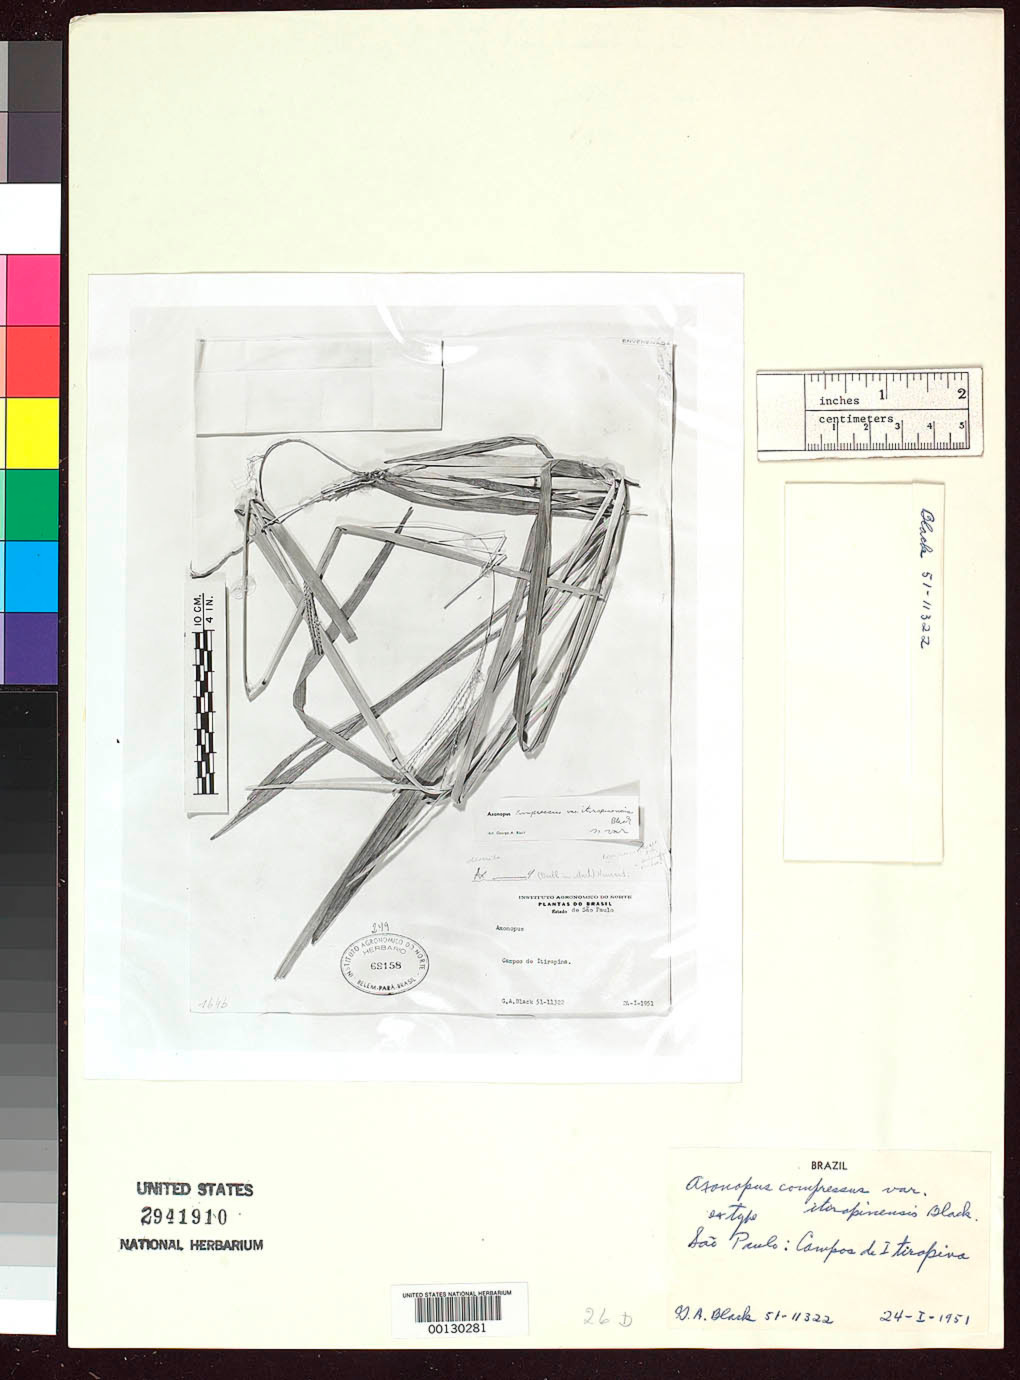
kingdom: Plantae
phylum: Tracheophyta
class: Liliopsida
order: Poales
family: Poaceae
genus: Axonopus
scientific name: Axonopus compressus var. itirapinensis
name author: G.A. Black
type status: Type Fragment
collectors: G. A. Black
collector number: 51-11322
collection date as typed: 24 Jan 1951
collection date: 1951-01-24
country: Brazil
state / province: São Paulo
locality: Campas de Itirapina.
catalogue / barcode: US 2941910